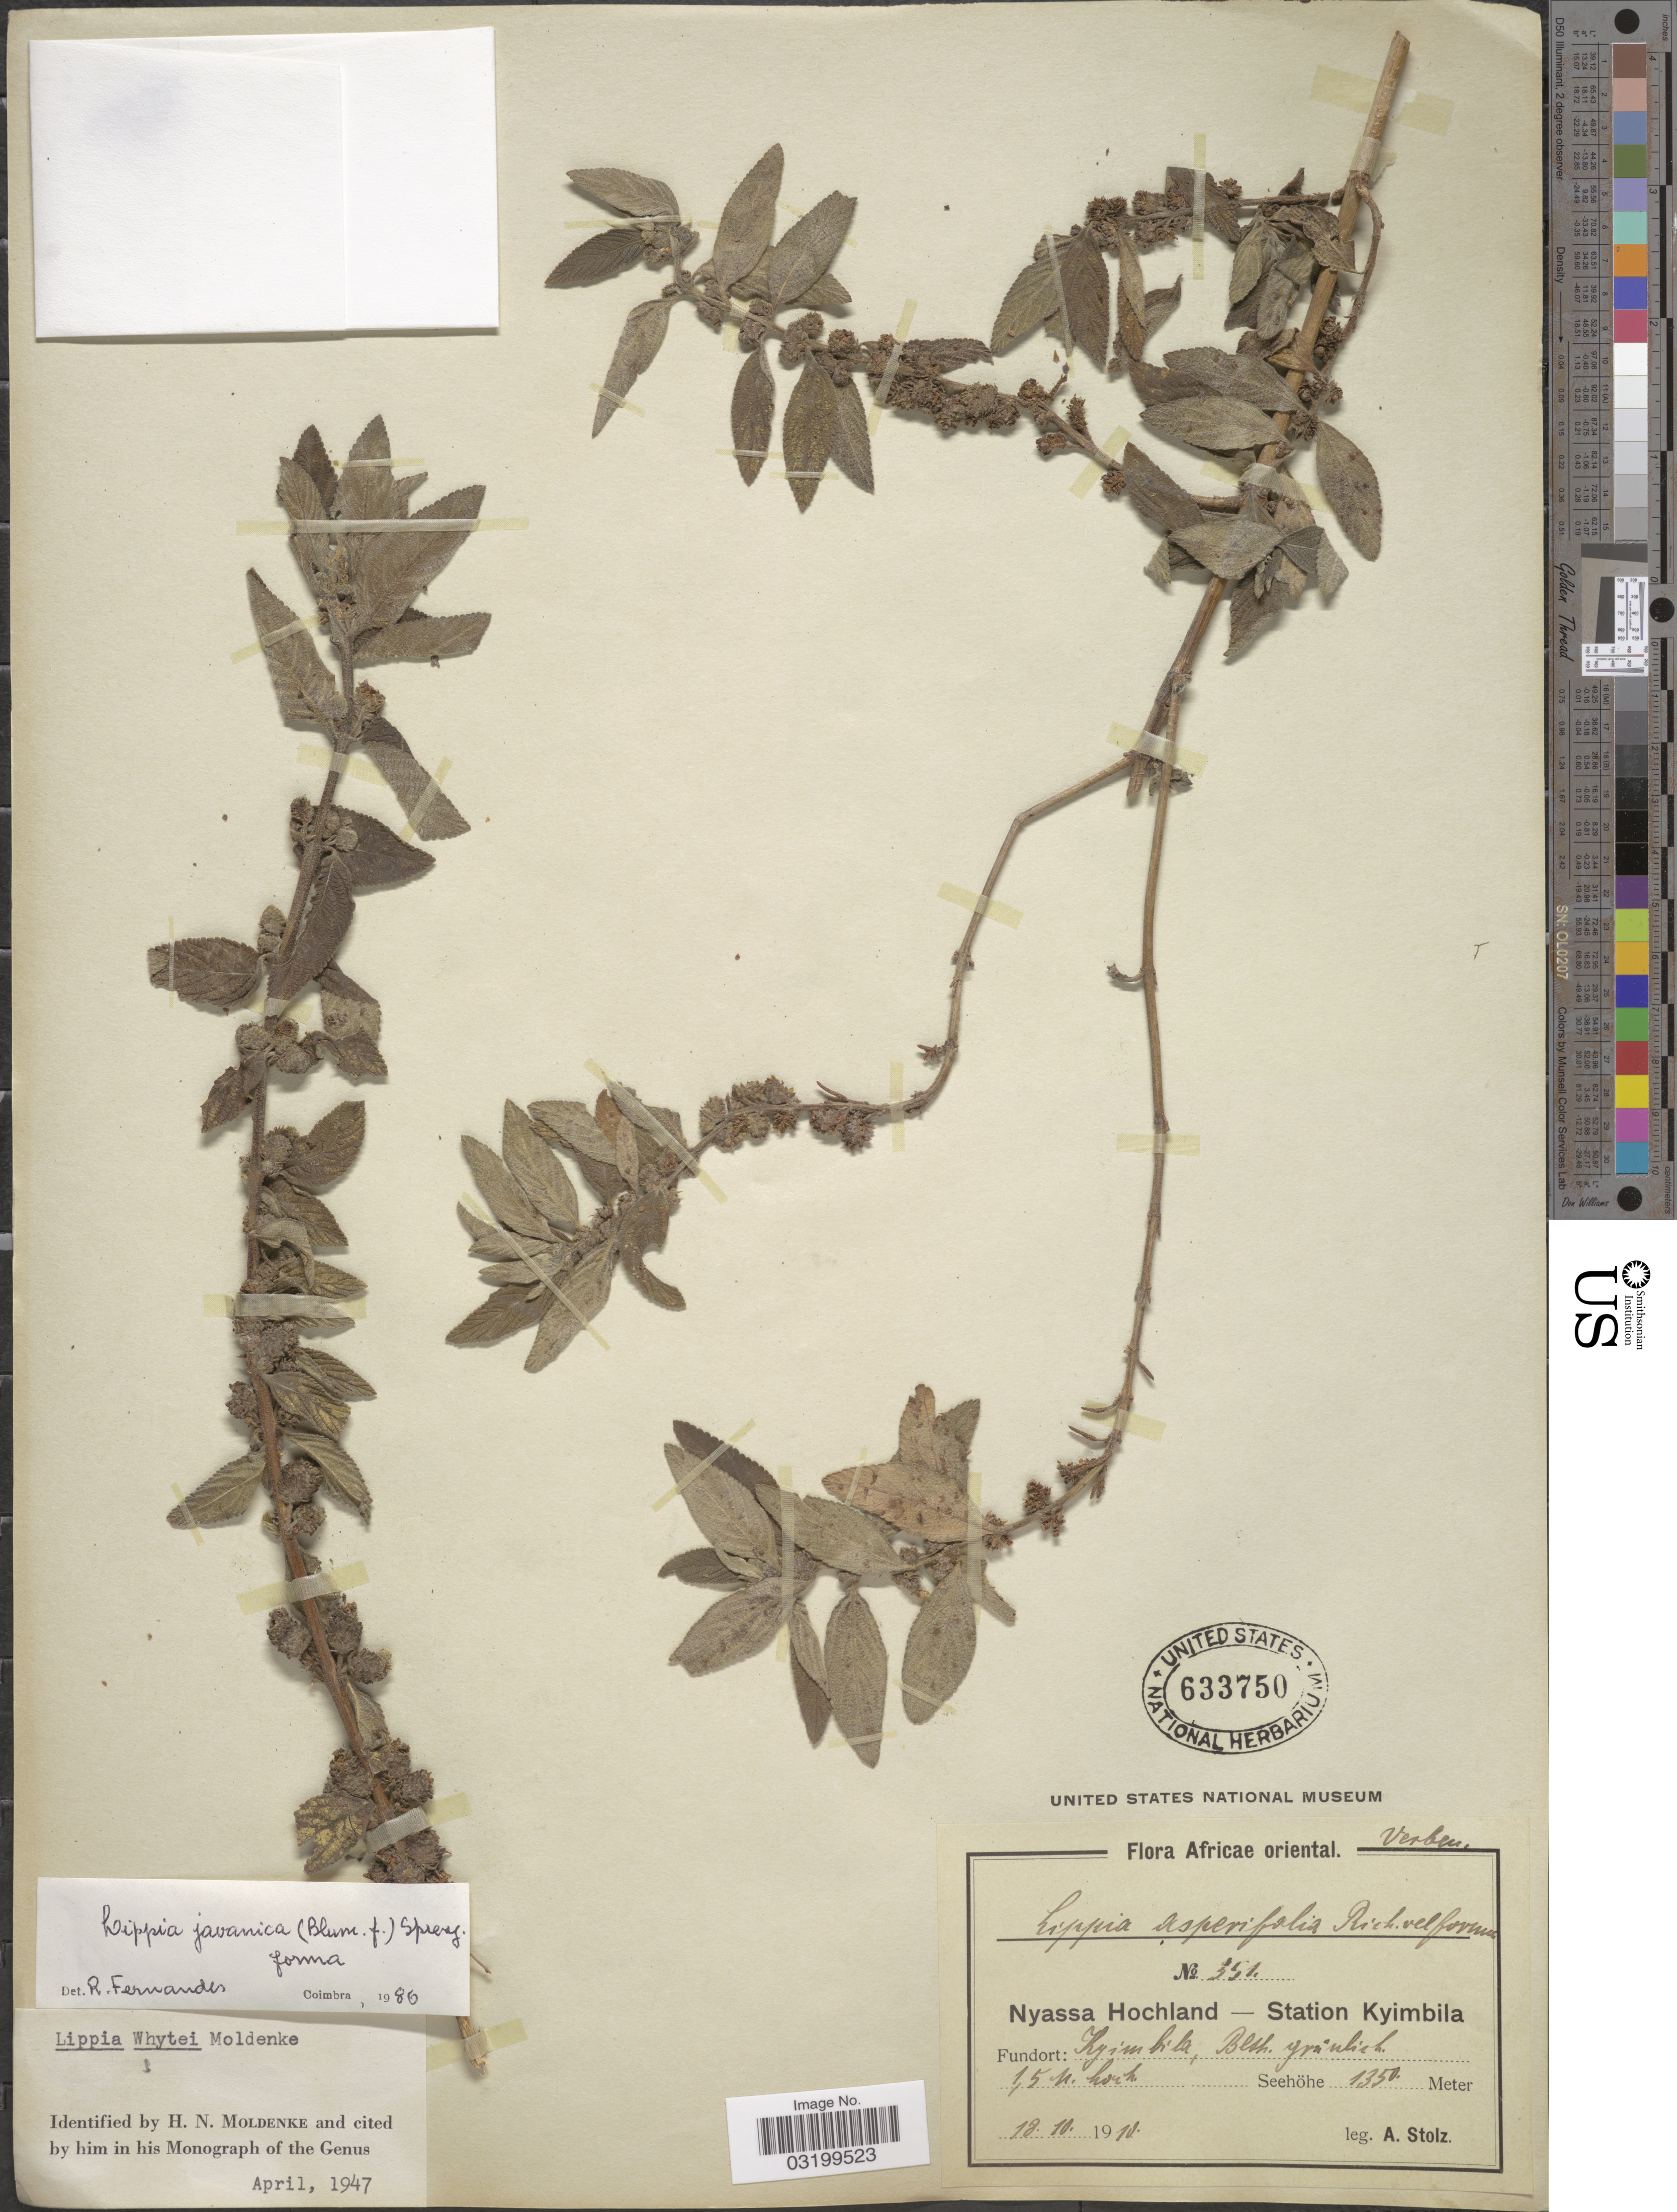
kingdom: Plantae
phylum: Tracheophyta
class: Magnoliopsida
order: Lamiales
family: Verbenaceae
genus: Lippia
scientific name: Lippia javanica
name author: (Burm. f.) Spreng.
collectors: A. Stolz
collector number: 351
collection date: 1918-10-18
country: Malawi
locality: Nyassa Hochland - Station Kyimbila. Fundort: Kyimbila. Africae Oriental.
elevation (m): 1350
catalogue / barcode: US 633750